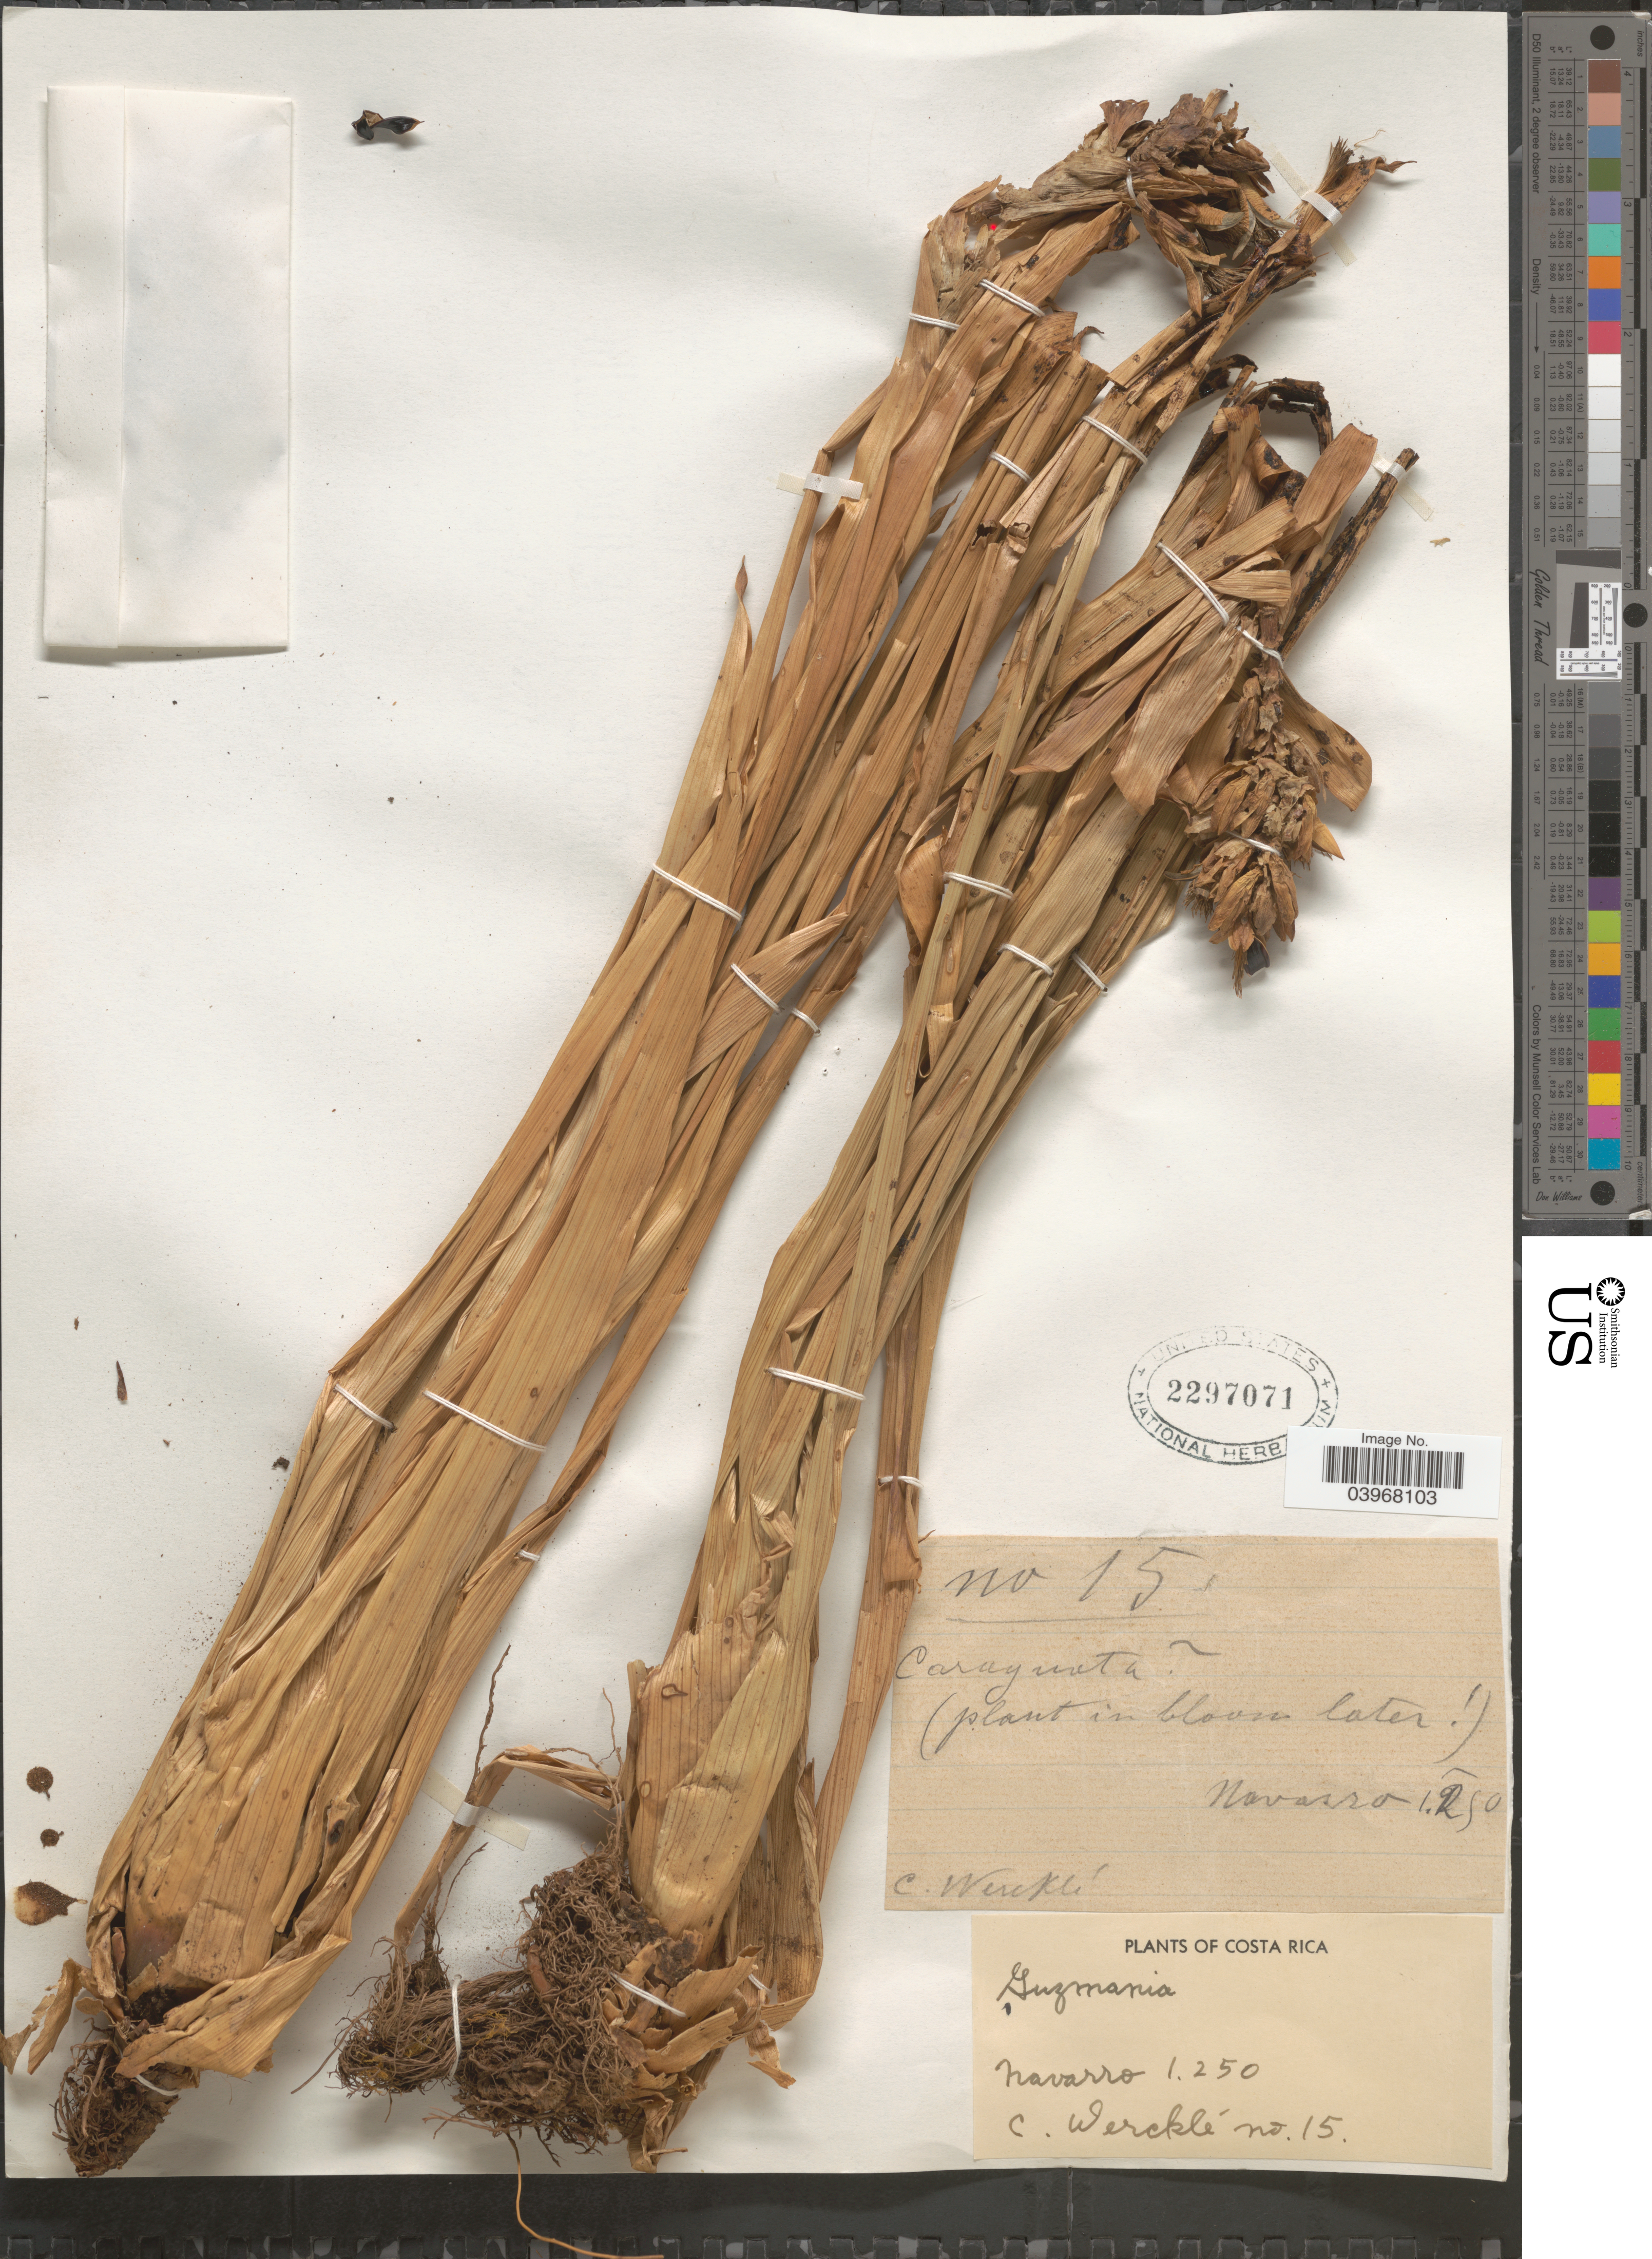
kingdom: Plantae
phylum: Tracheophyta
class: Liliopsida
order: Poales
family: Bromeliaceae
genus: Guzmania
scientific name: Guzmania zahnii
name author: (Hook. f.) Mez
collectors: C. Wercklé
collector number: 15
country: Costa Rica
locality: Navarro.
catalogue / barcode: US 2297071